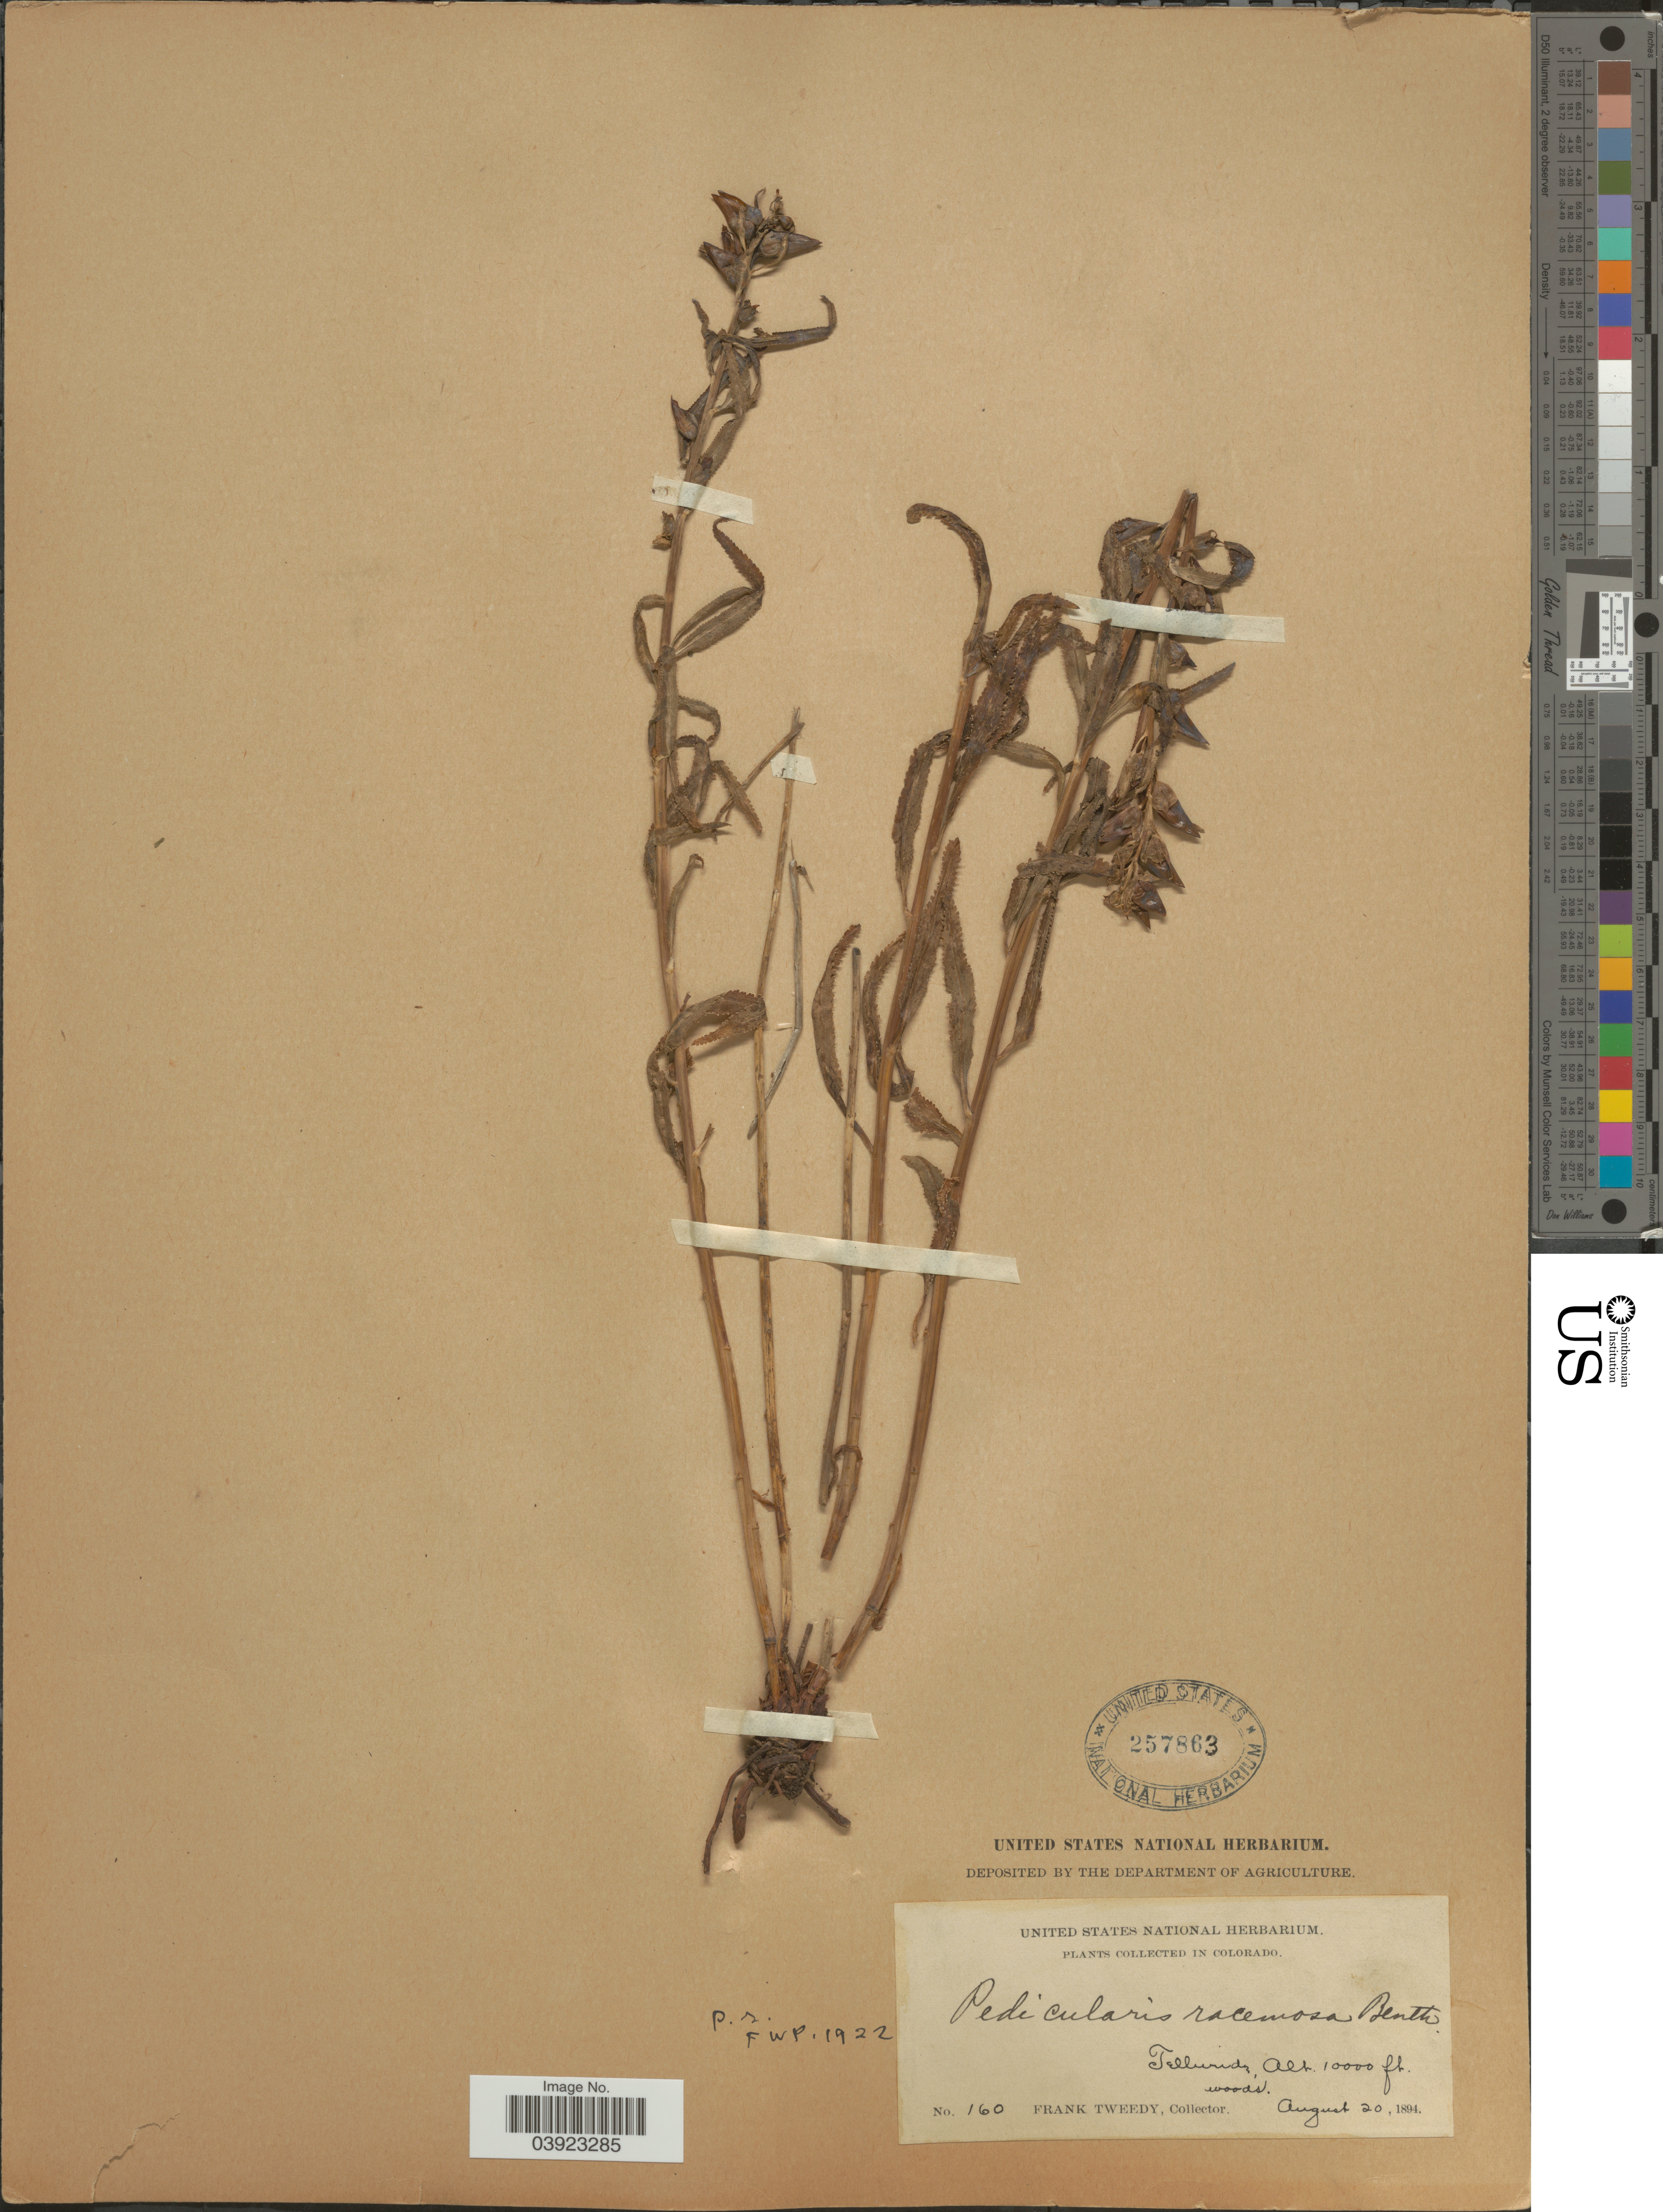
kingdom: Plantae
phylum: Tracheophyta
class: Magnoliopsida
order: Lamiales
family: Orobanchaceae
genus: Pedicularis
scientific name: Pedicularis racemosa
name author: Douglas ex Benth.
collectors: F. Tweedy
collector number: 160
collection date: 1894-08-20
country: United States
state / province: Colorado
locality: Telluride.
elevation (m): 3048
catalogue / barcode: US 257863